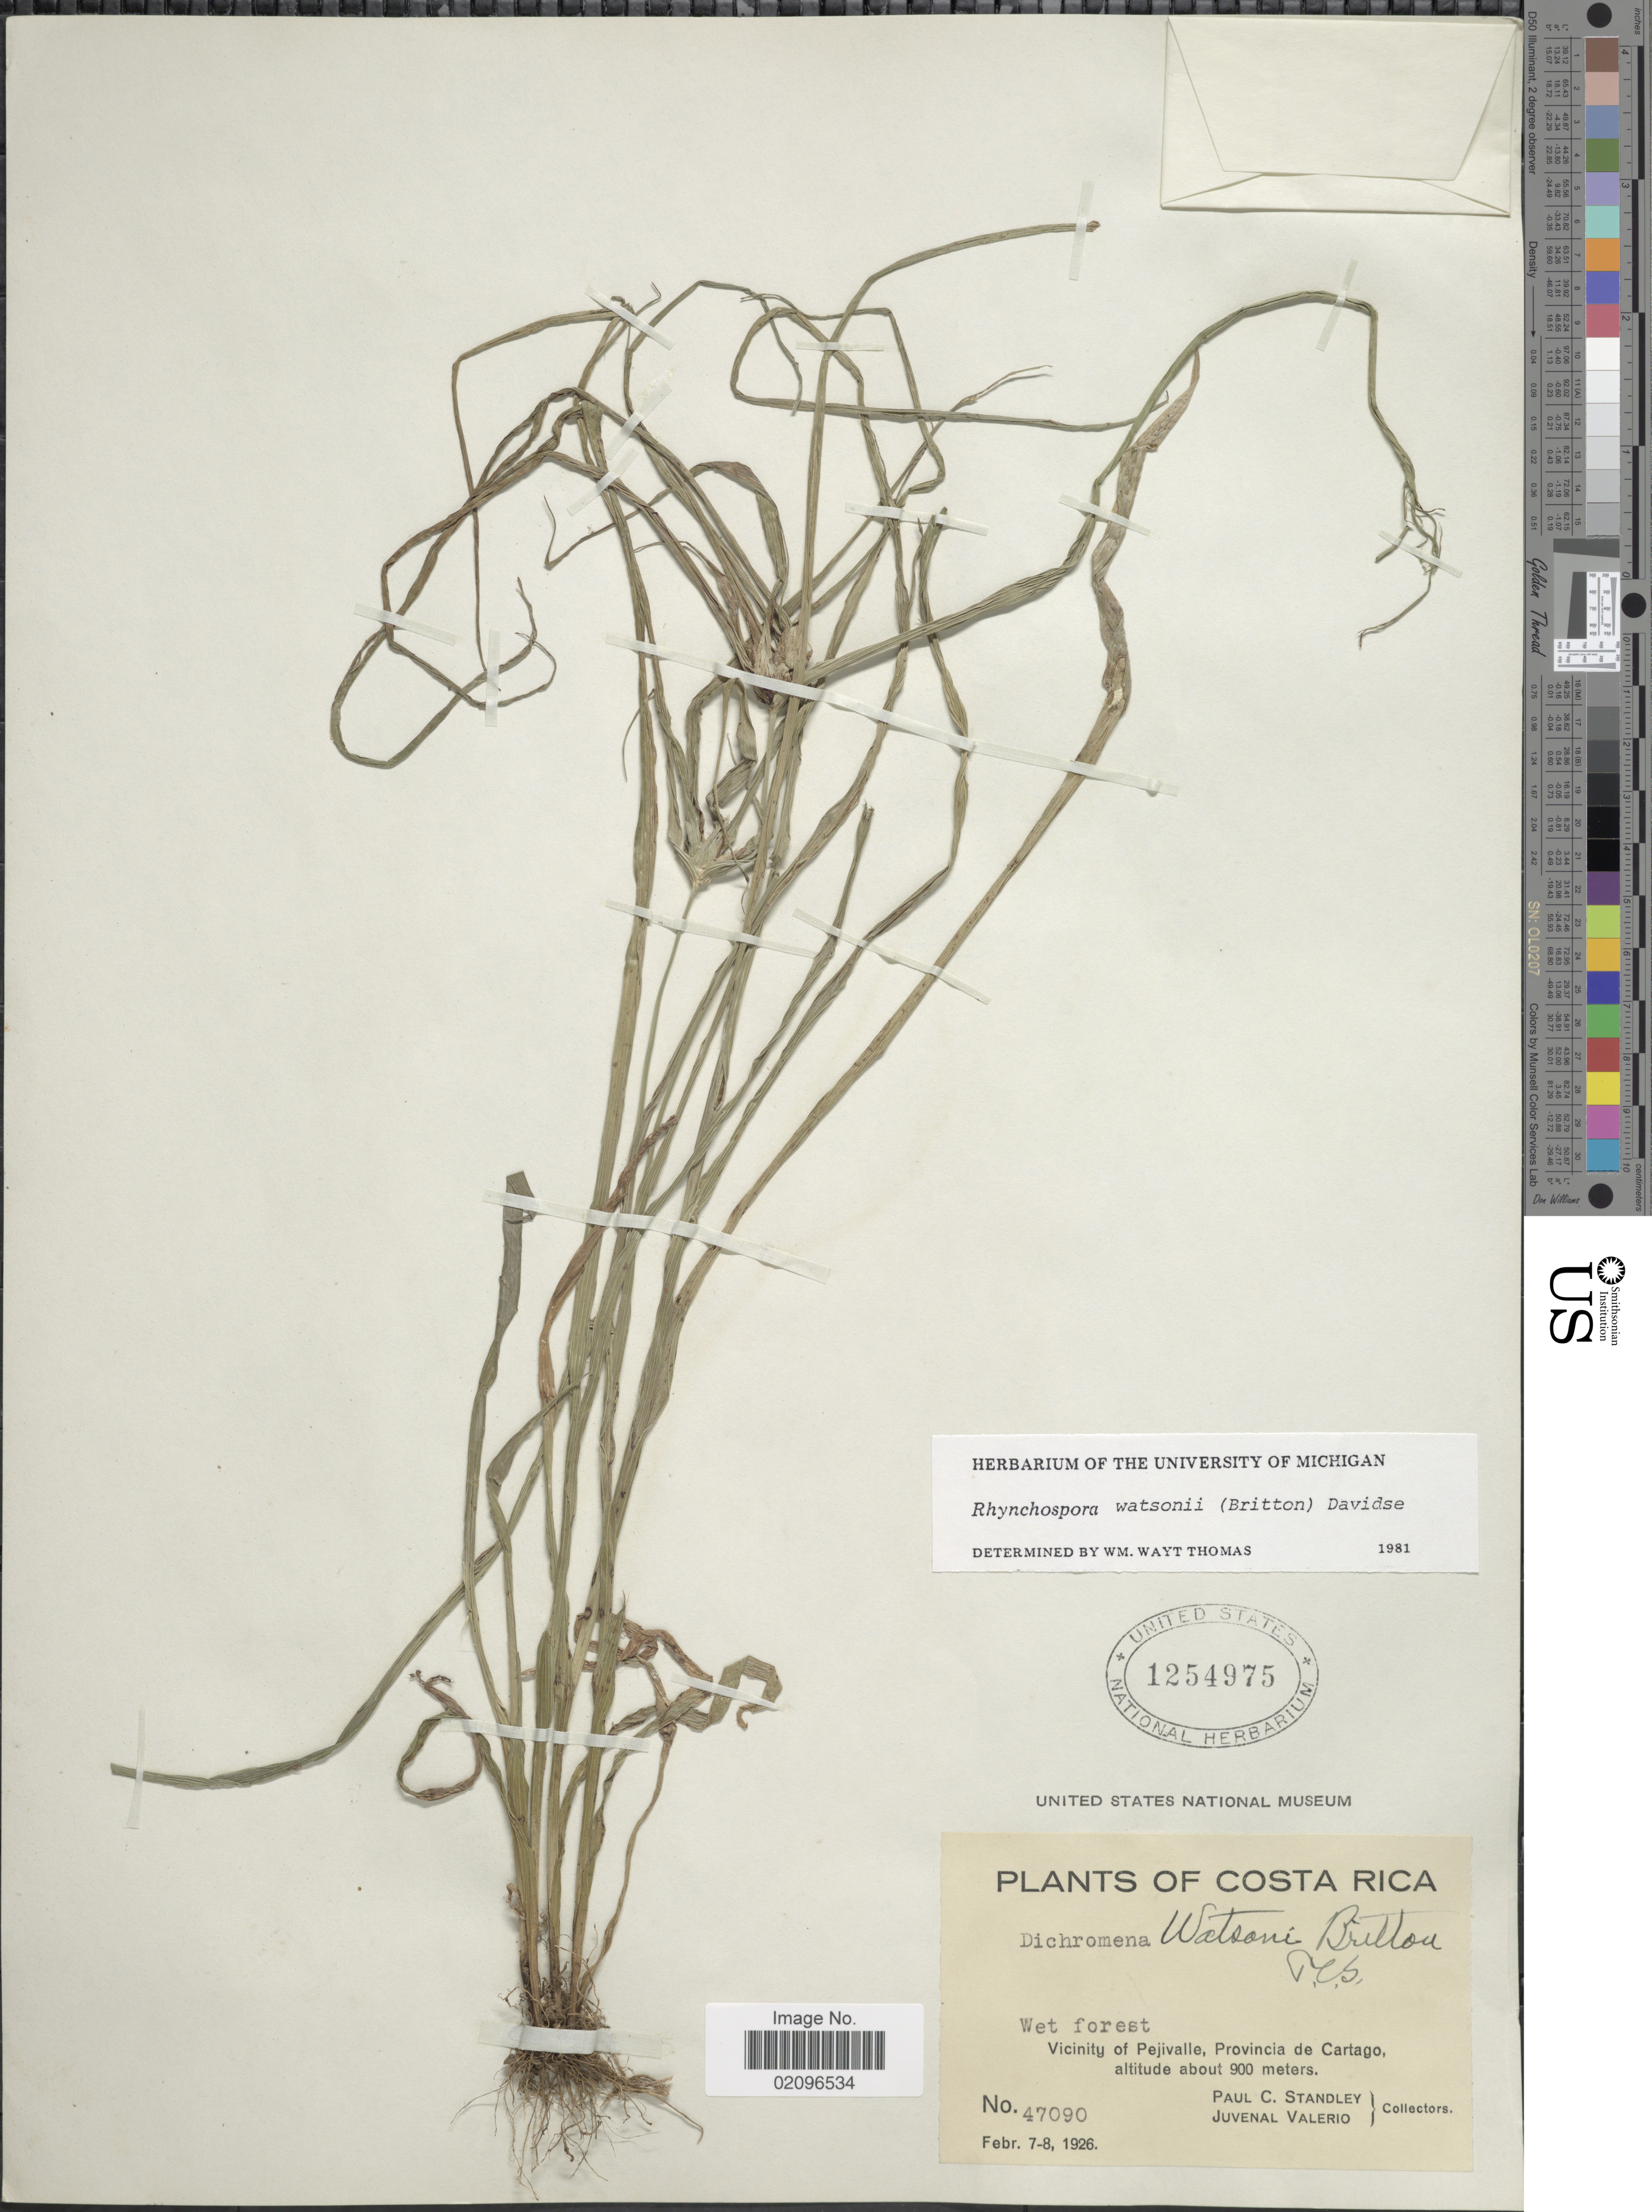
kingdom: Plantae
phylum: Tracheophyta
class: Liliopsida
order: Poales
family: Cyperaceae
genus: Rhynchospora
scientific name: Rhynchospora watsonii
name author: (Britton) Davidse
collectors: P. C. Standley & J. Valerio R.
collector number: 47090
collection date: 1926-02-07/1926-02-08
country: Costa Rica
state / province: Cartago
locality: Wet forest, Vicinity of Pejivalle, Province de Cartago.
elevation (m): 900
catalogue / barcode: US 1254975